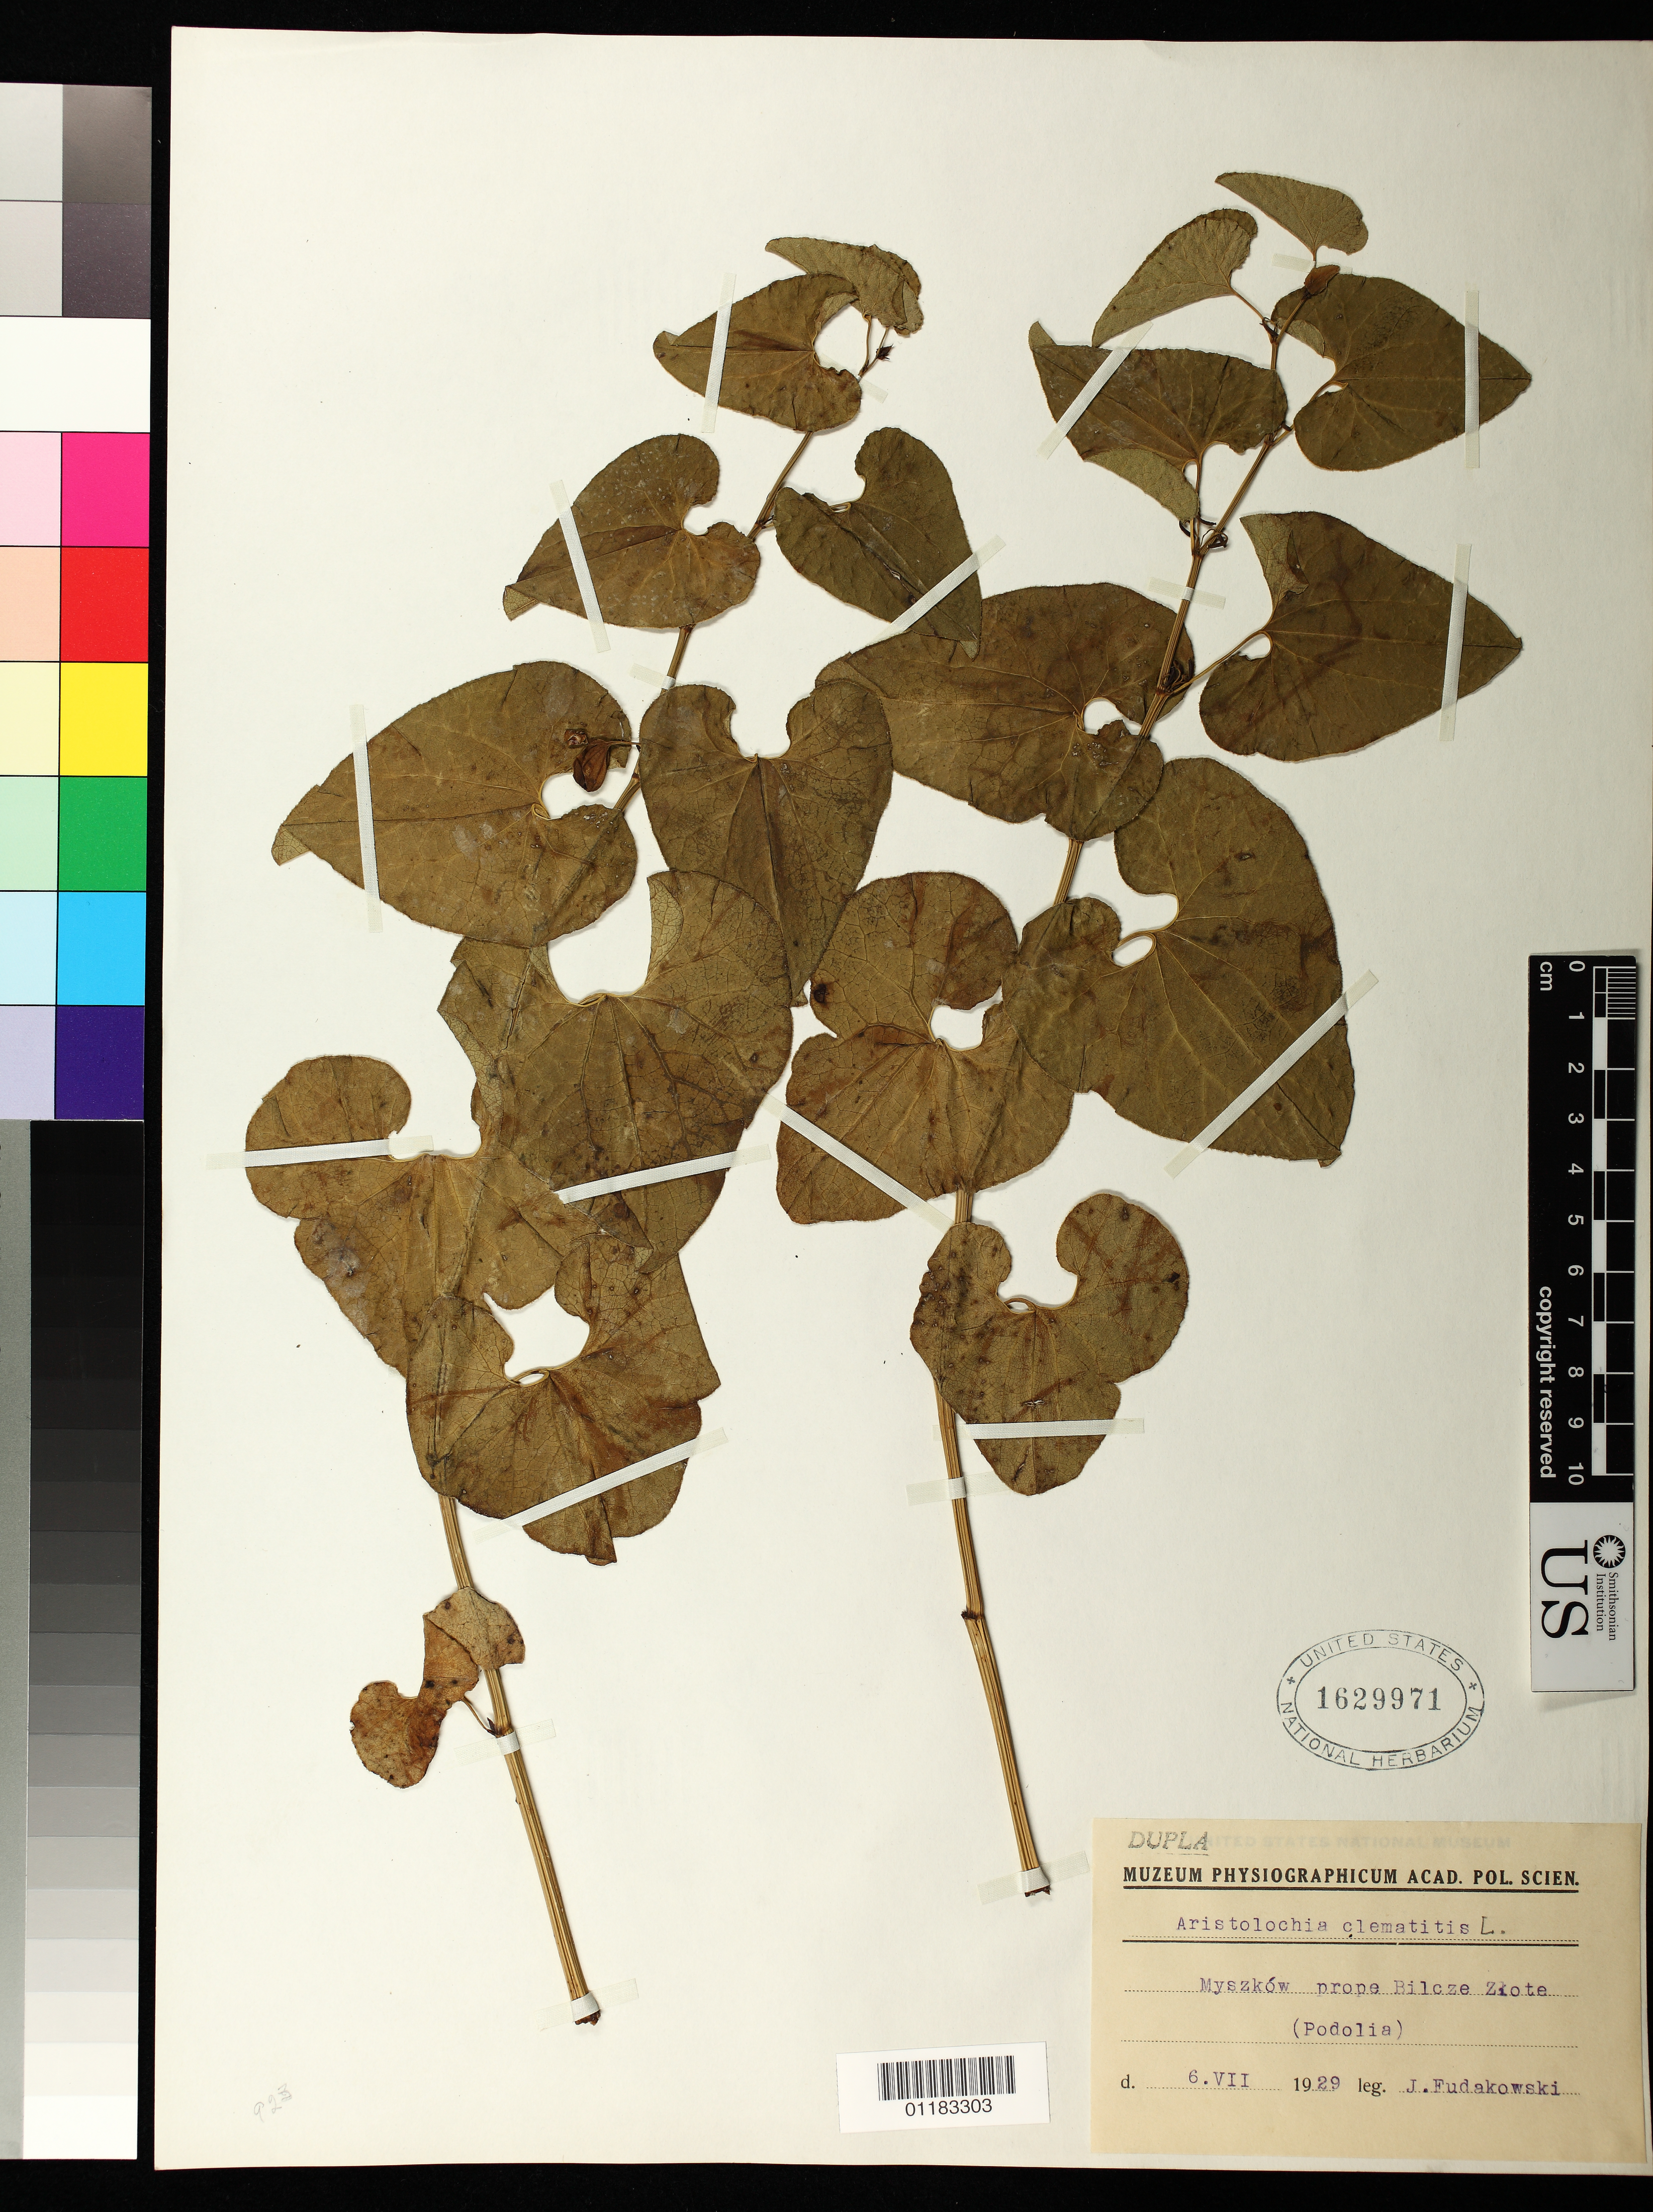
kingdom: Plantae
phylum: Tracheophyta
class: Magnoliopsida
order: Piperales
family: Aristolochiaceae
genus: Aristolochia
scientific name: Aristolochia clementis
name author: Alain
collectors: J. Fudakowski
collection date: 1929-07-06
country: Ukraine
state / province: Ternopil'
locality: Myszkow [Meshkov] prope Bilcze Zlote [Bil'che-Zolote]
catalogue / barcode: US 1629971